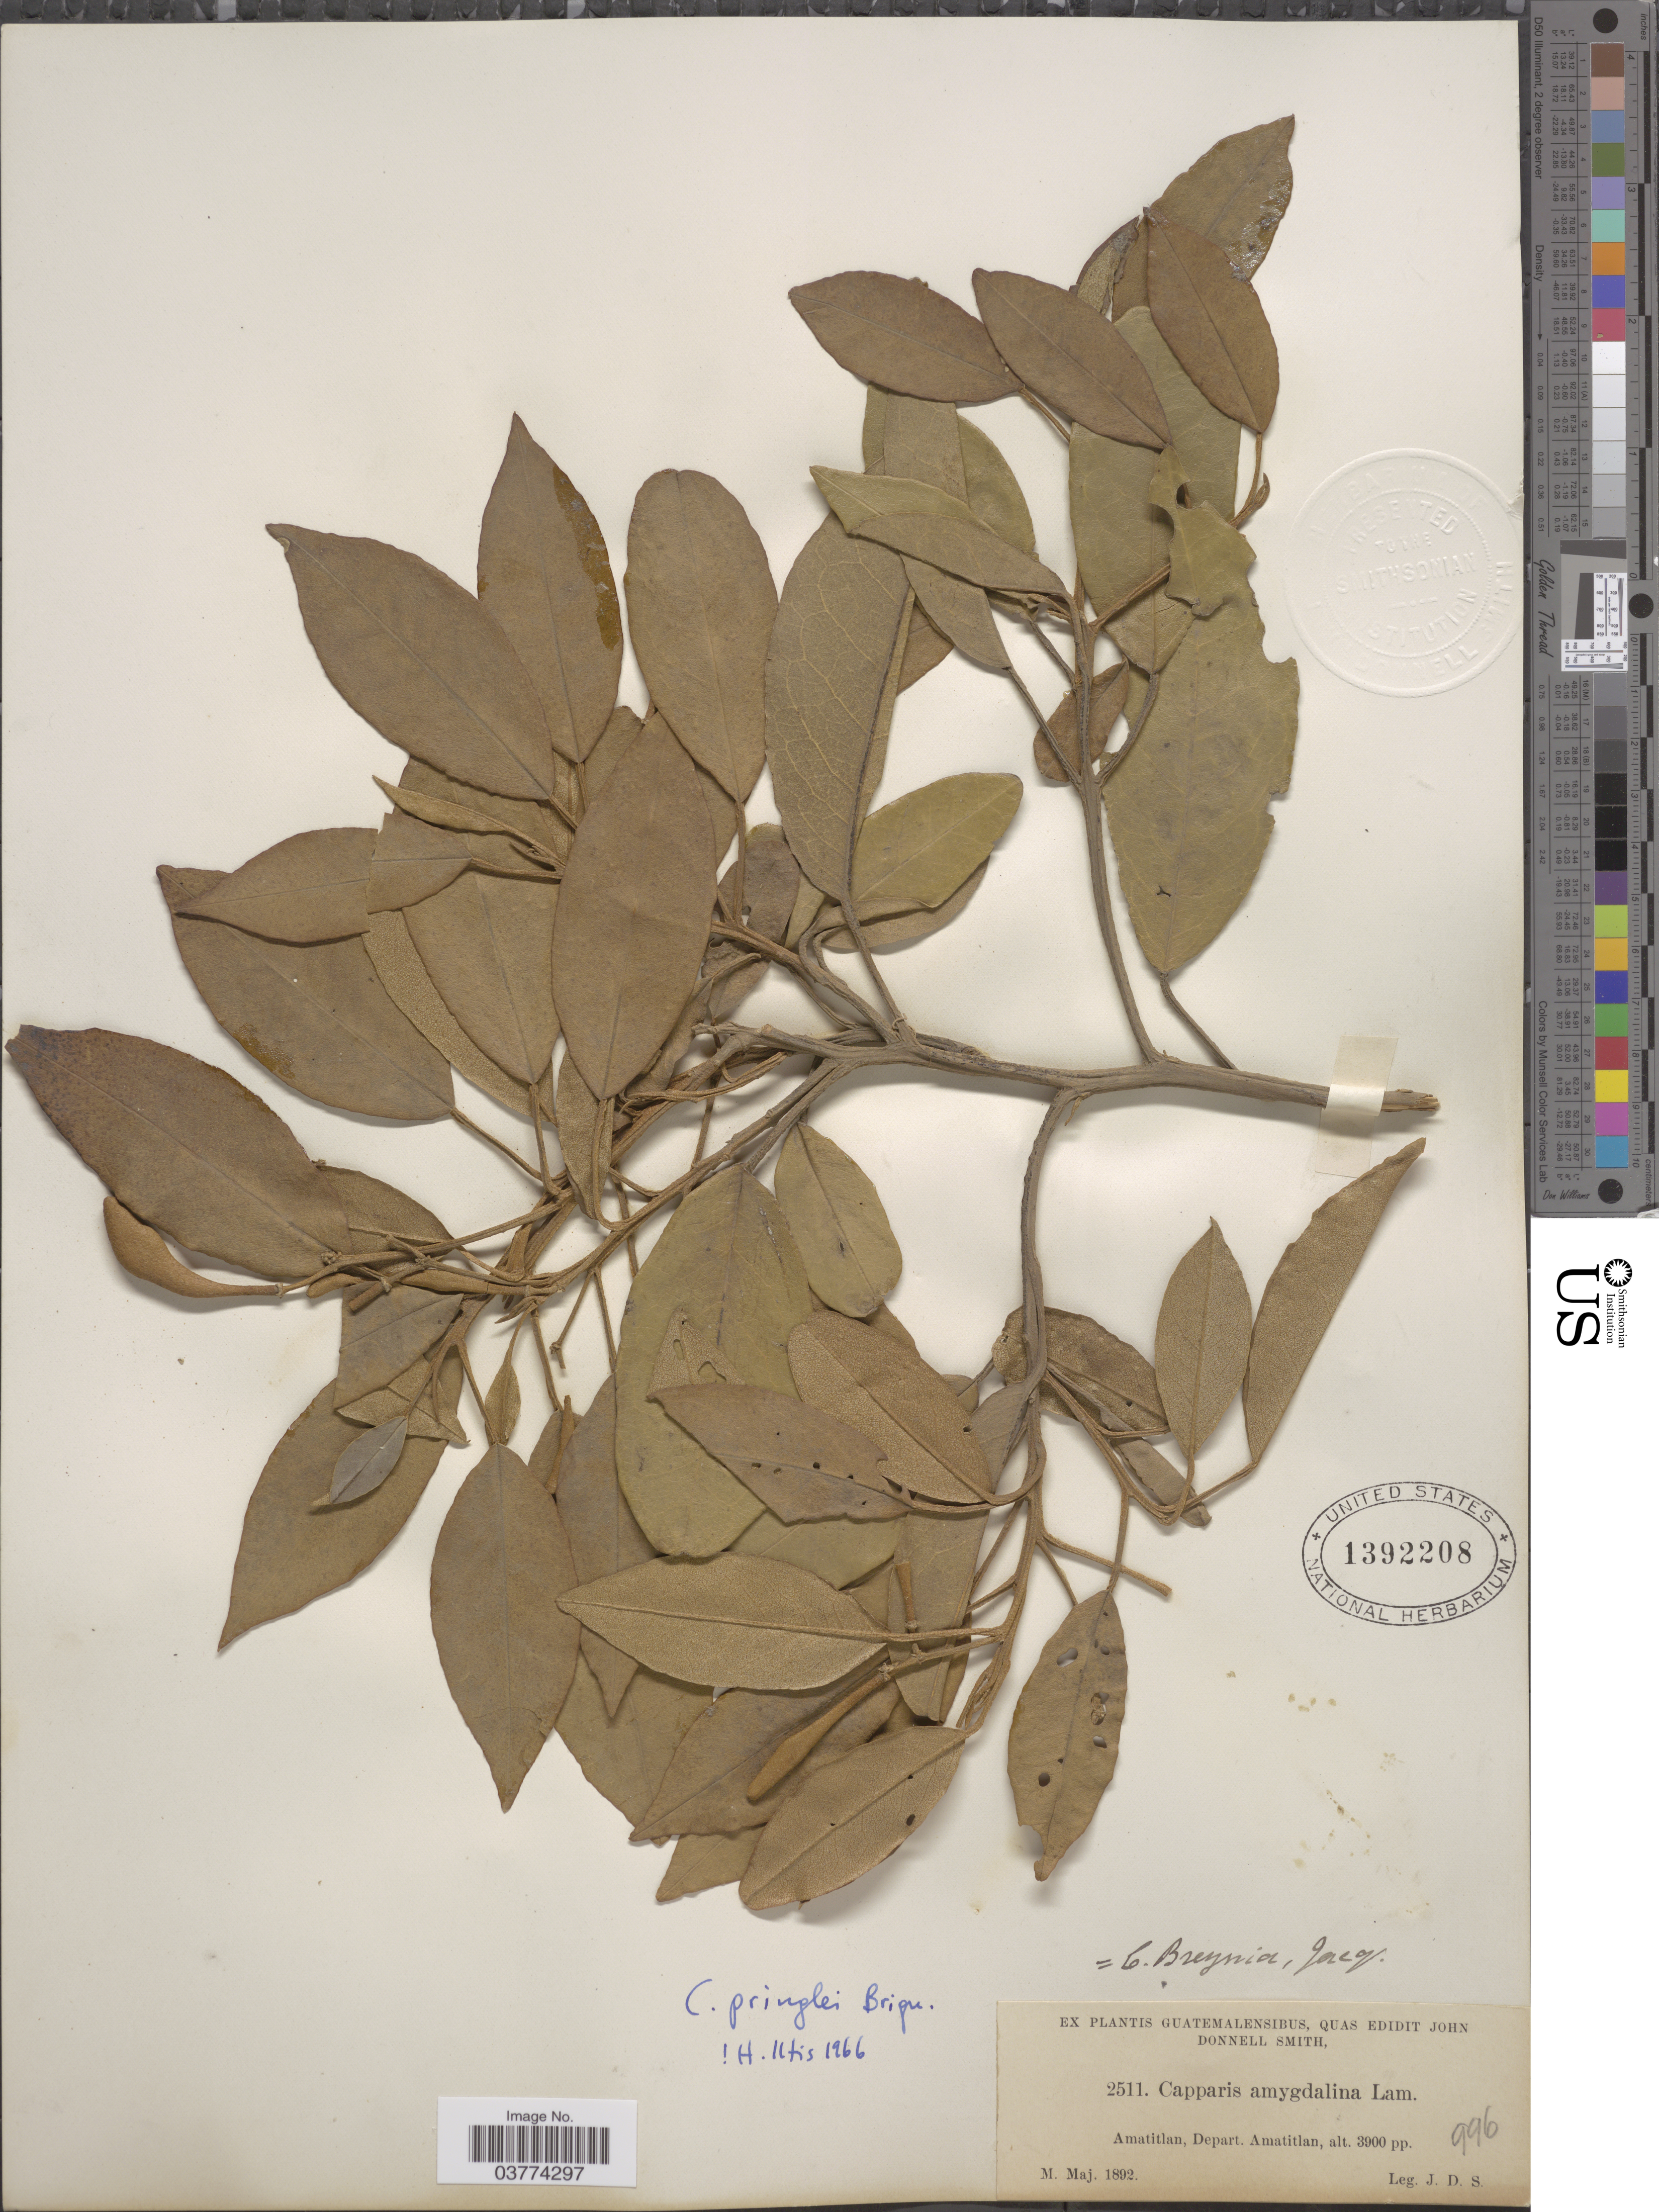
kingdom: Plantae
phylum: Tracheophyta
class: Magnoliopsida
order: Brassicales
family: Capparaceae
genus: Quadrella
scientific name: Quadrella pringlei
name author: (Briq.) Iltis & Cornejo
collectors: J. Donnell Smith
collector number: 2511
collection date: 1892-05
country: Guatemala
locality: Amatitlan, Depart. Amatitlan.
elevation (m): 1189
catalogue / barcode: US 1392208